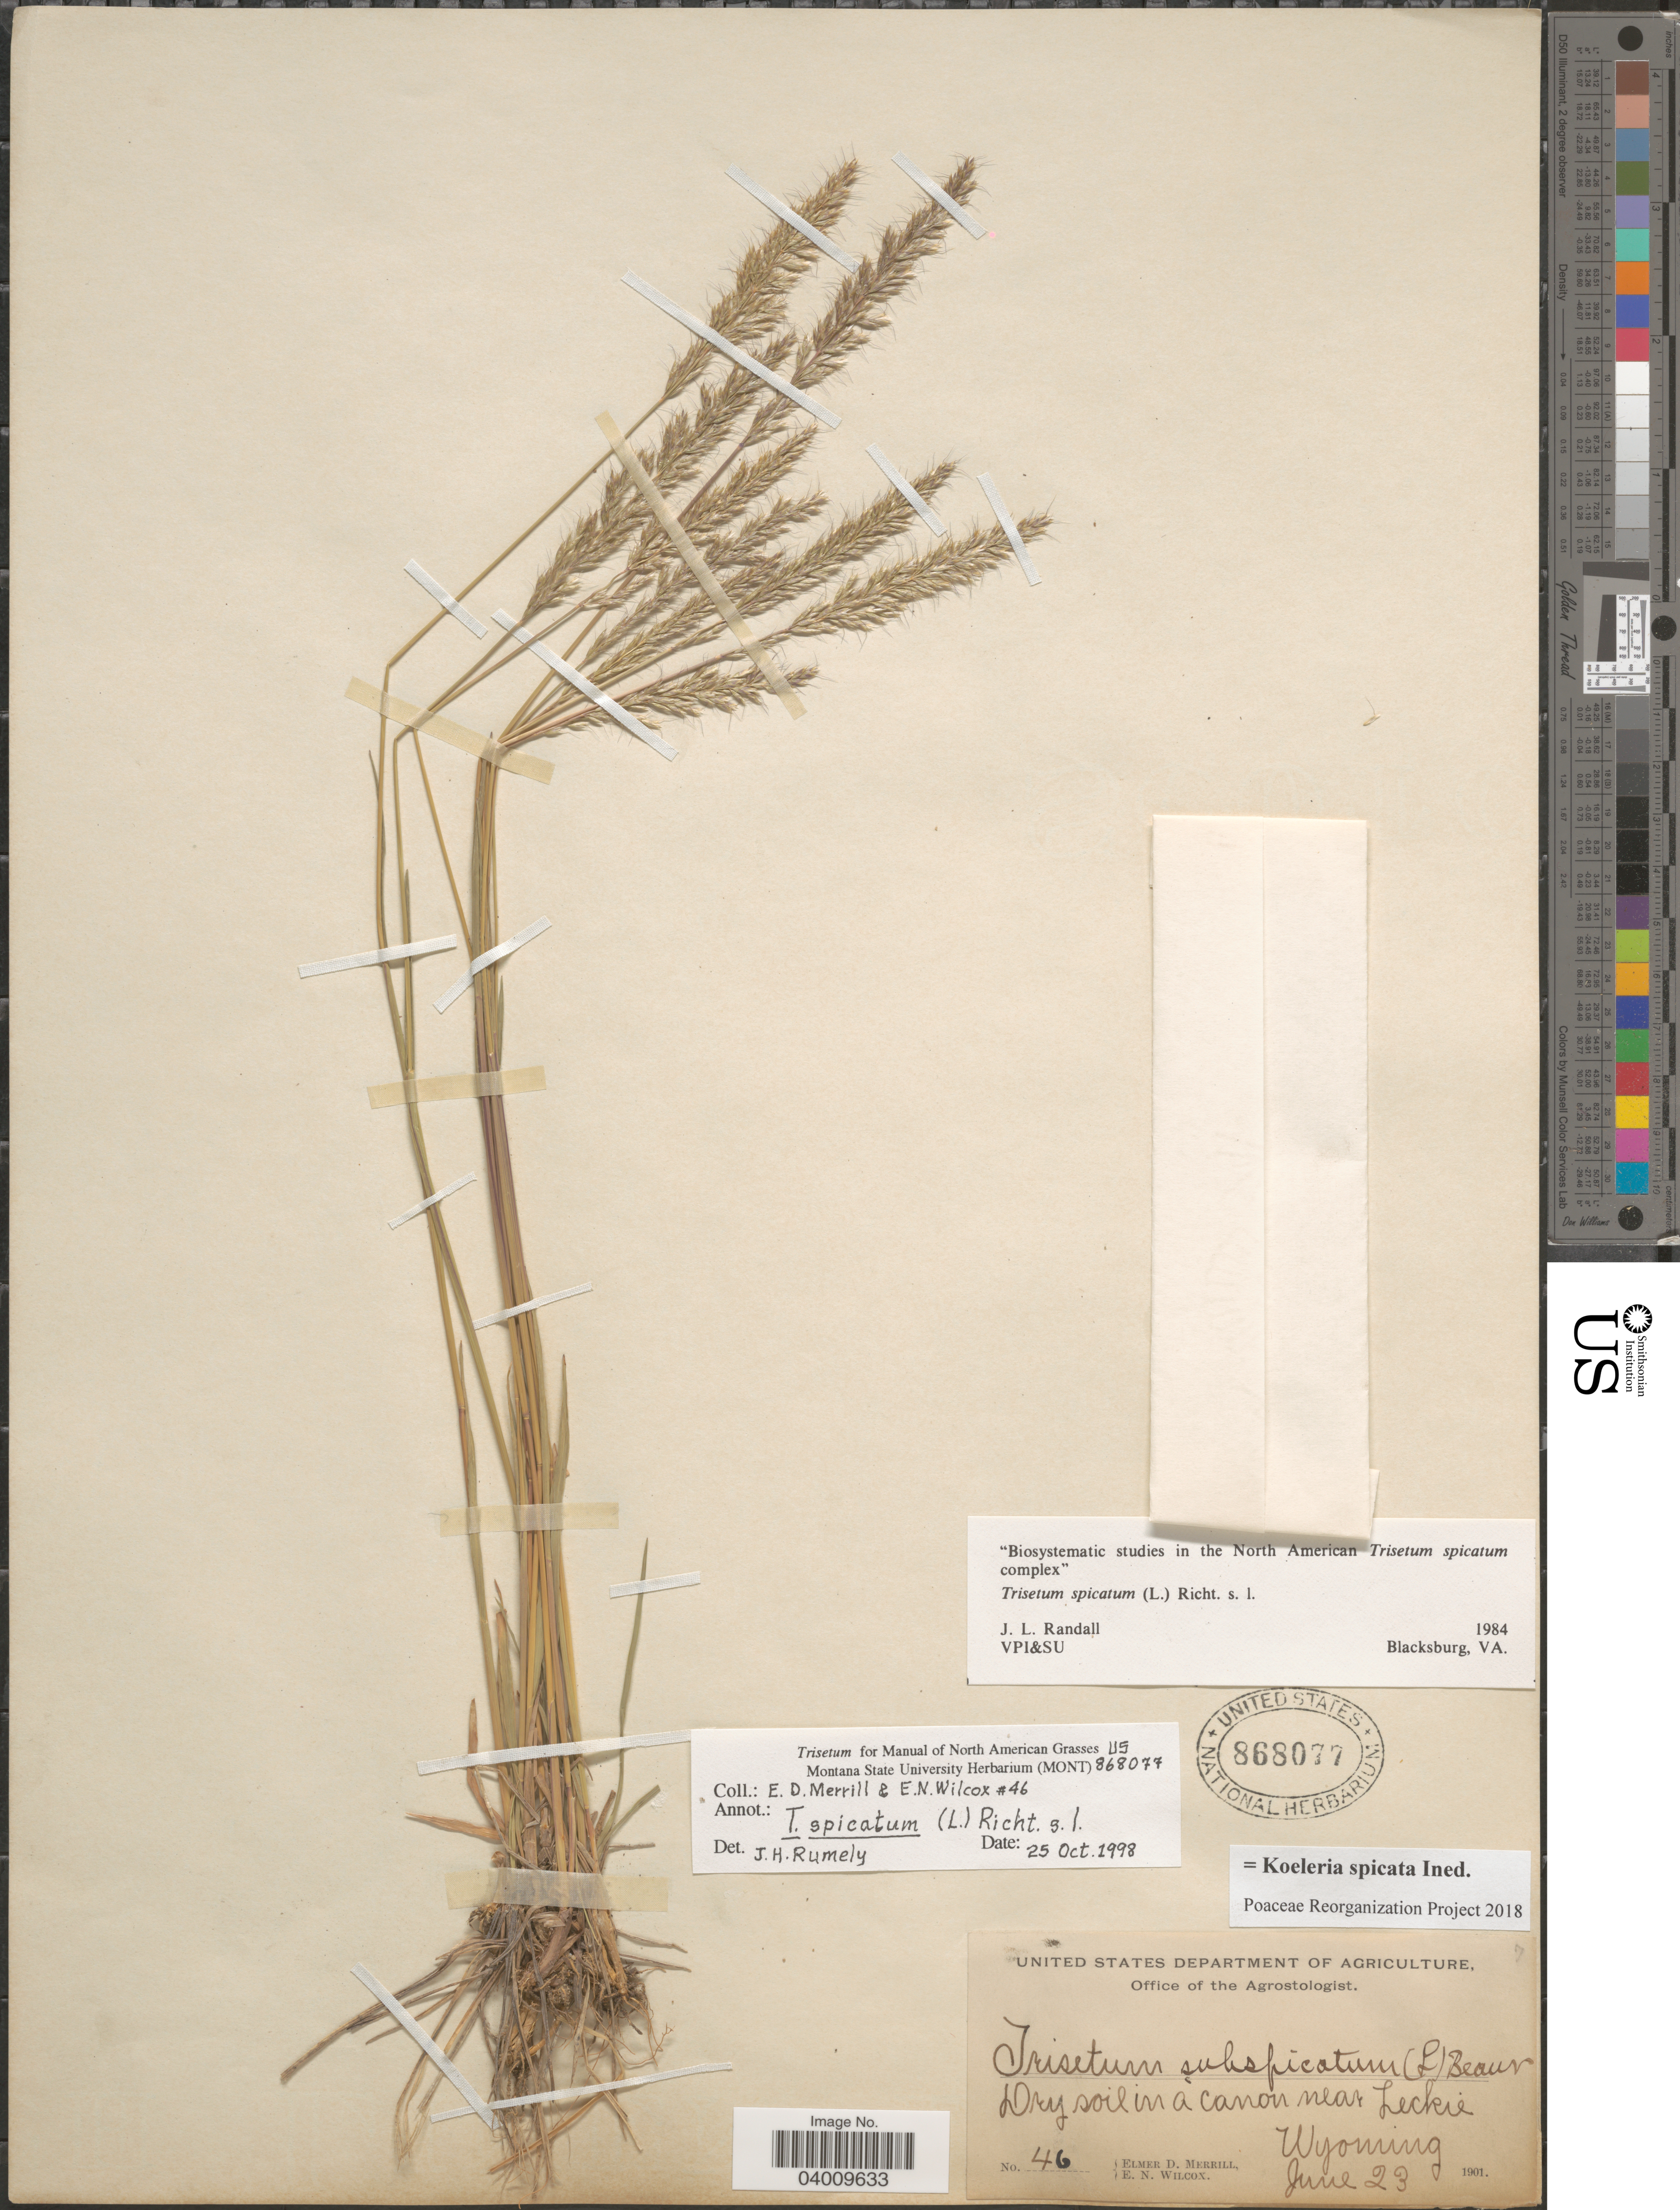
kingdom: Plantae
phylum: Tracheophyta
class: Liliopsida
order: Poales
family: Poaceae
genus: Koeleria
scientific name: Koeleria spicata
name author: (L.) Barberá et al.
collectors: E. D. Merrill & E. Wilcox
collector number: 46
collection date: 1901-06-23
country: United States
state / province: Wyoming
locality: Dry soil in a canon near Leckie.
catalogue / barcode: US 868077